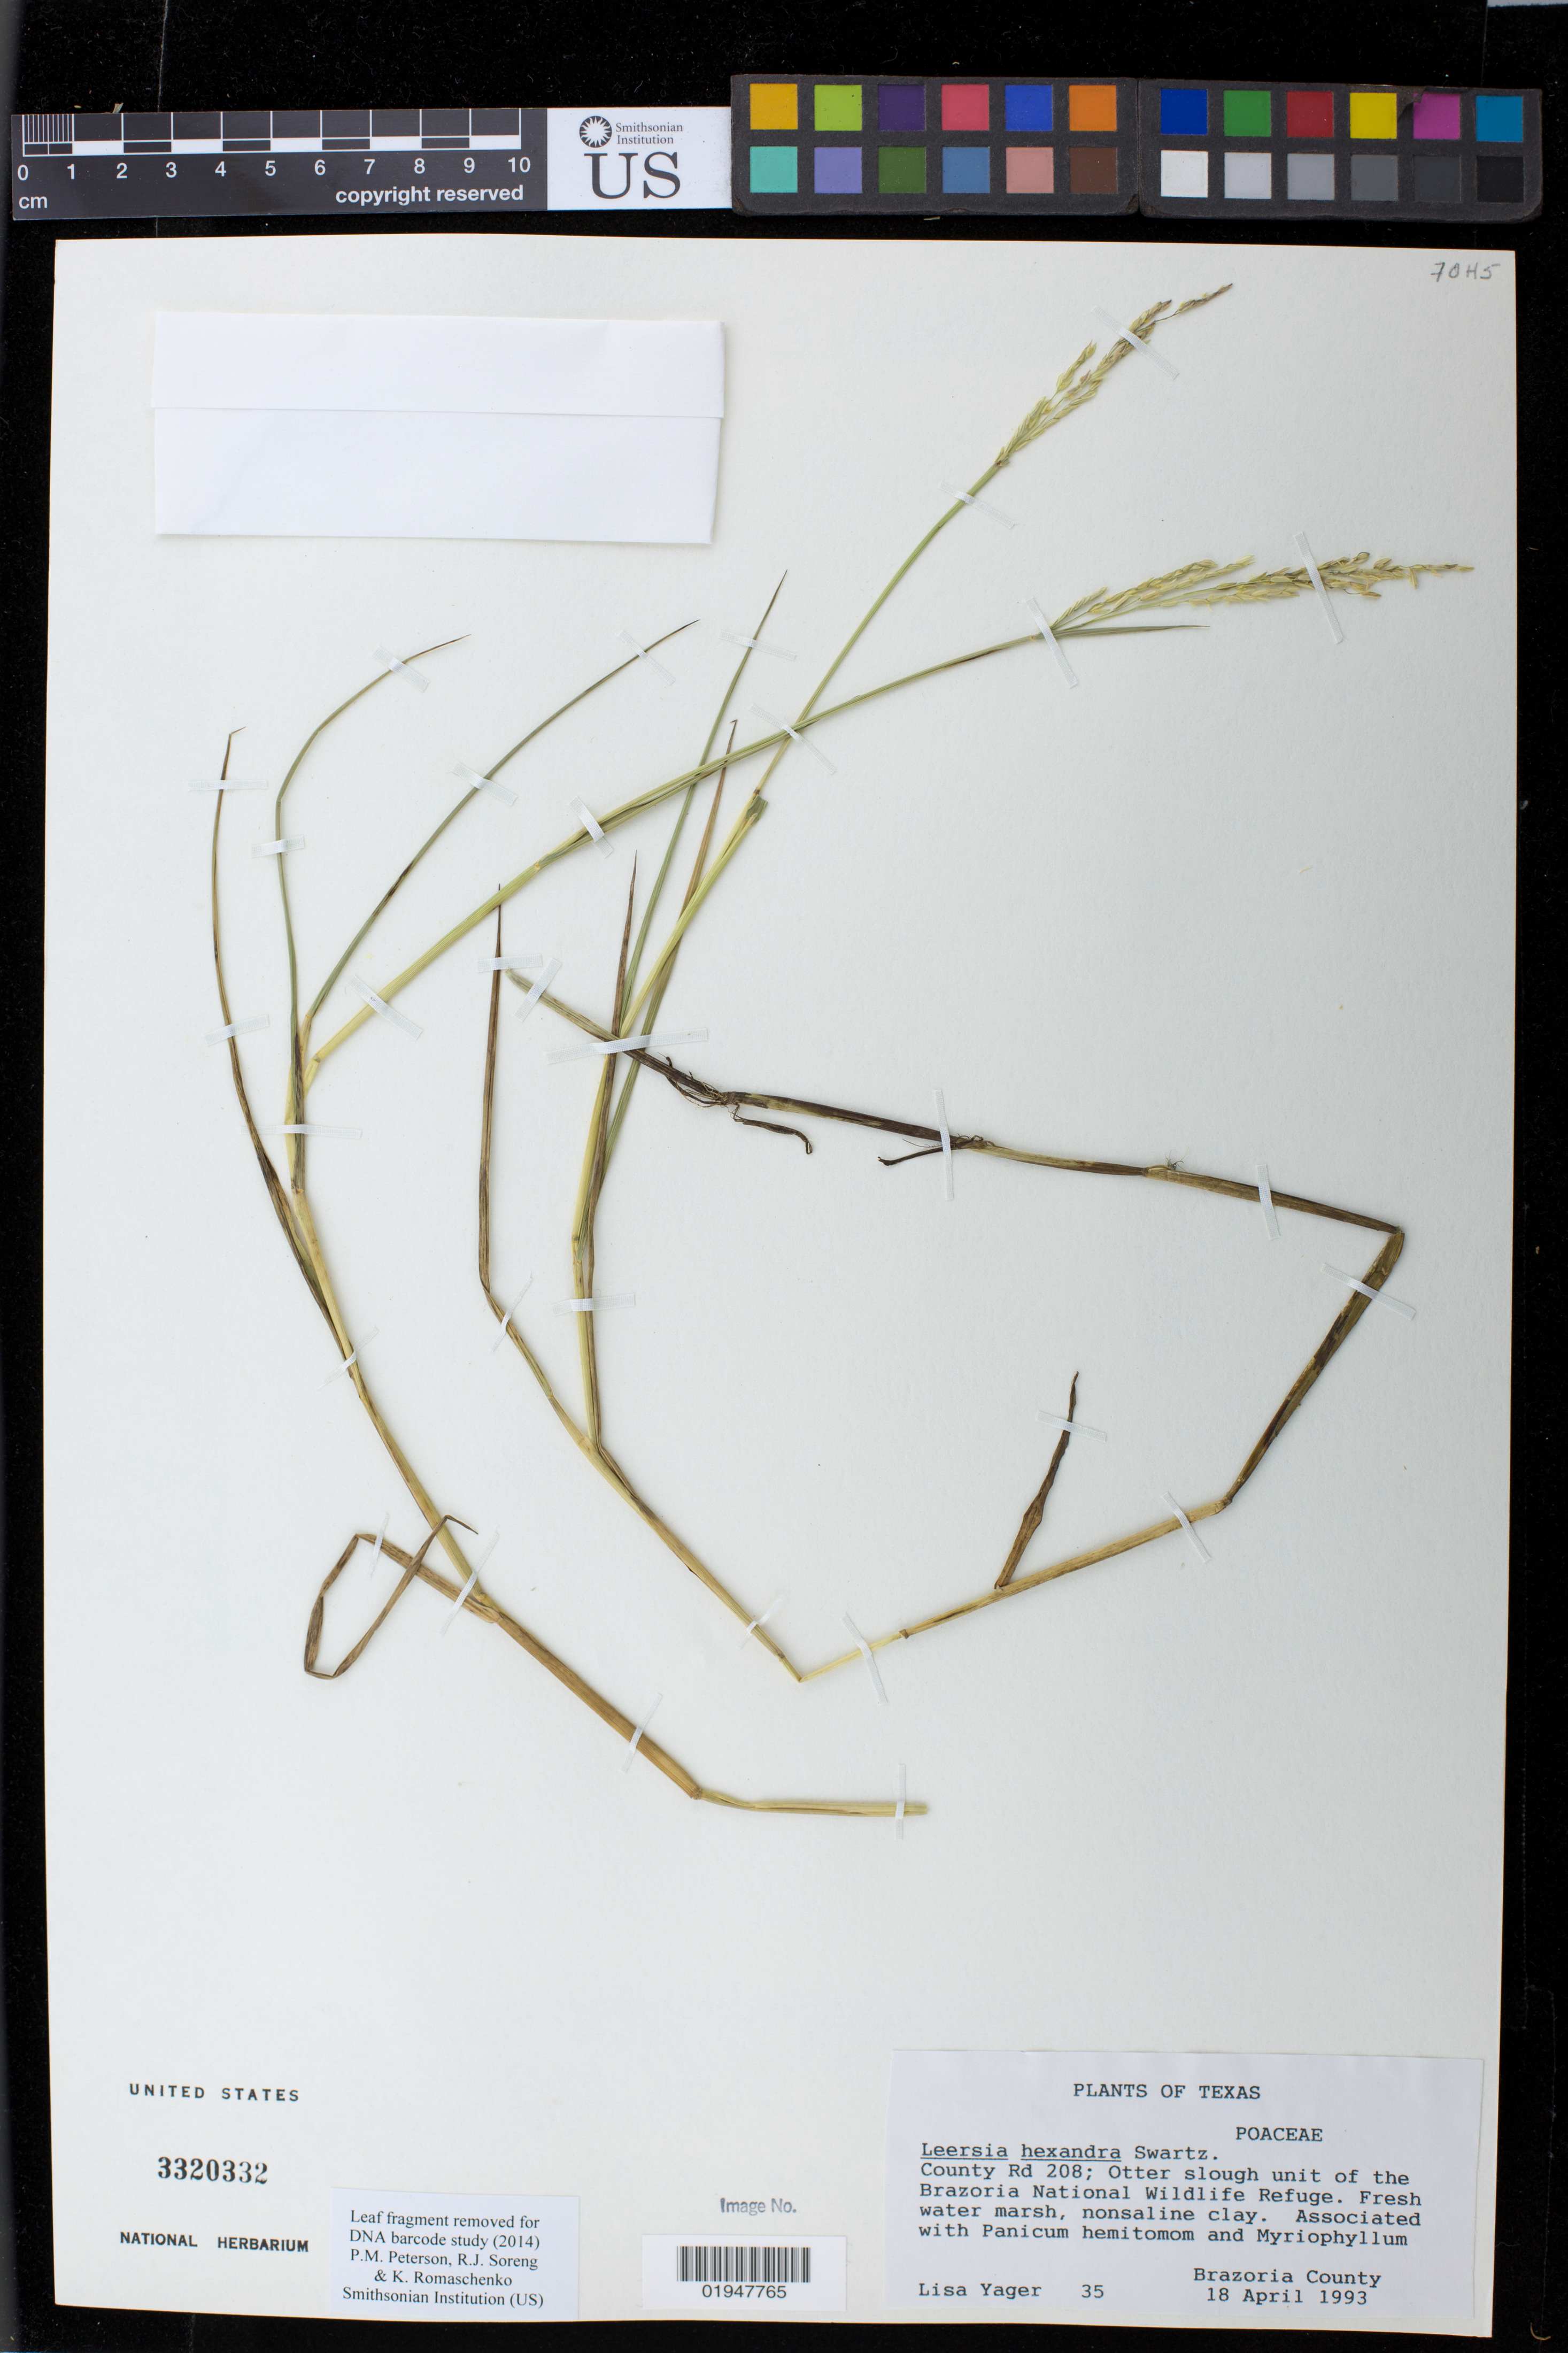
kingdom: Plantae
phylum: Tracheophyta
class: Liliopsida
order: Poales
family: Poaceae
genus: Leersia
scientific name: Leersia hexandra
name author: Sw.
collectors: L. Yager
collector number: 35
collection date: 1993-04-18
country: United States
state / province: Texas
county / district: Brazoria County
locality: County Rd 208; Otter slough unit of the Brazoria National Wildlife Refuge.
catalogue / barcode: US 3320332